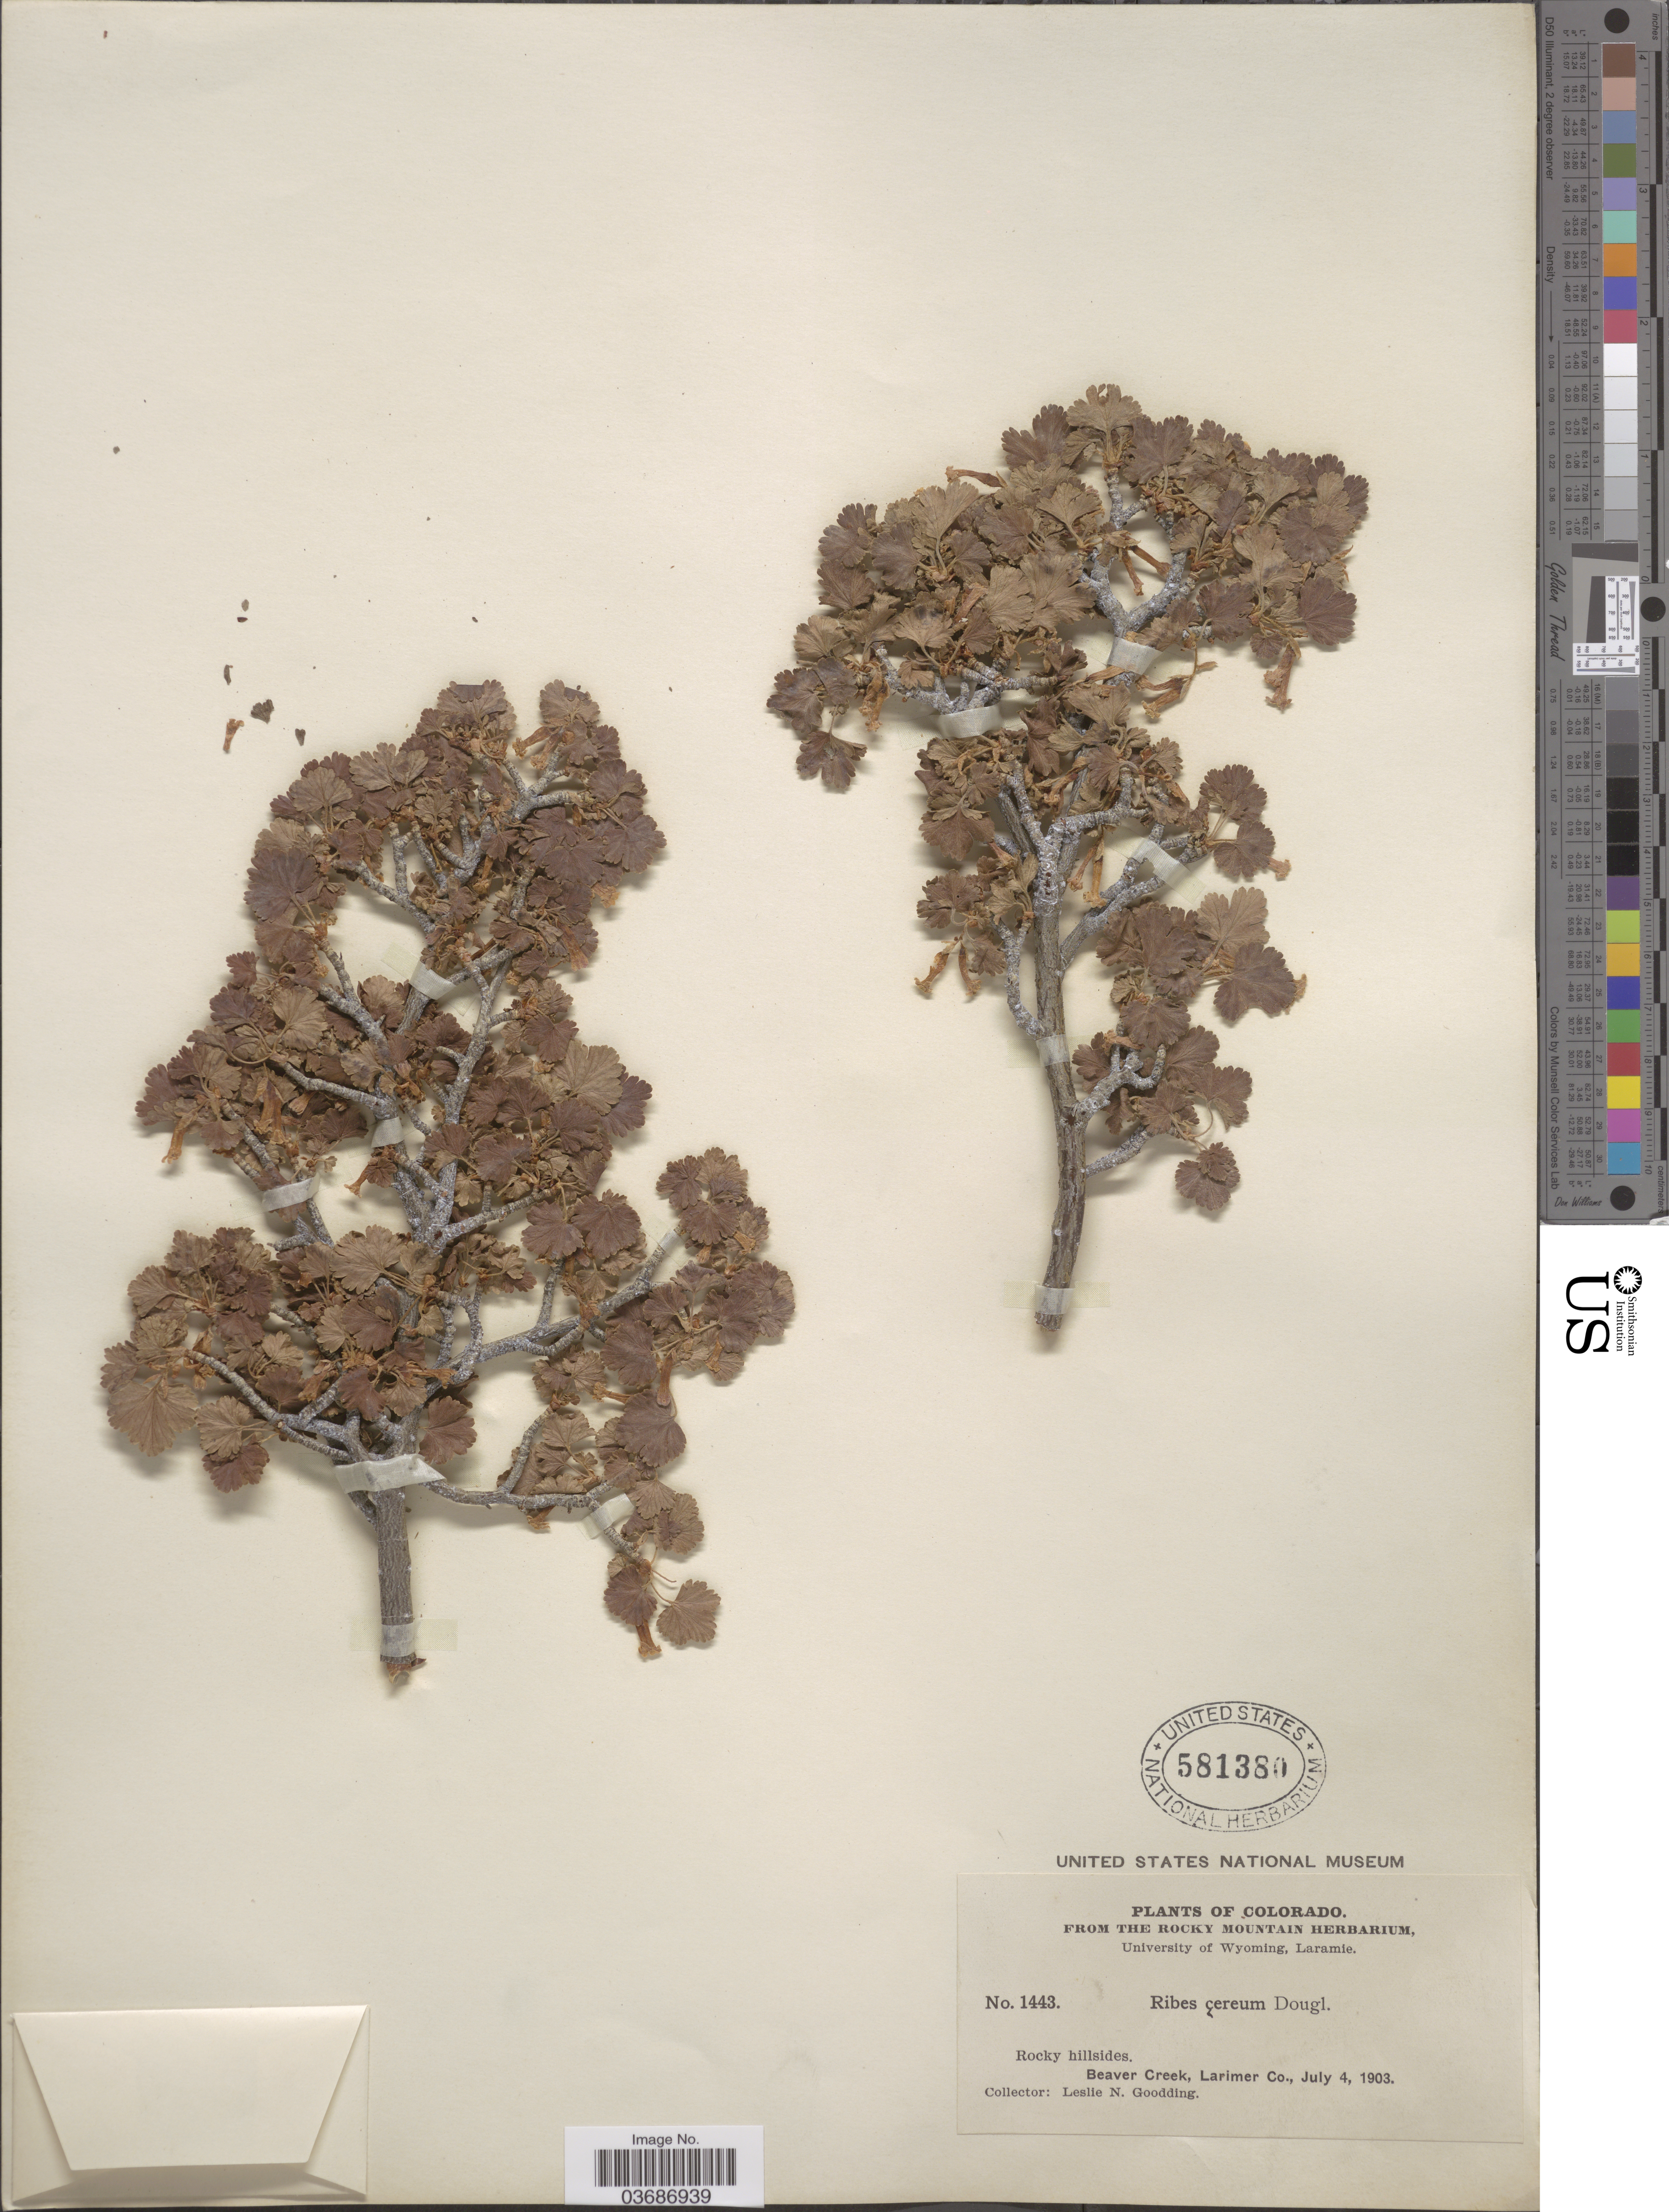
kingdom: Plantae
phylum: Tracheophyta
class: Magnoliopsida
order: Saxifragales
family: Grossulariaceae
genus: Ribes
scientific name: Ribes cereum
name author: Douglas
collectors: L. N. Goodding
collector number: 1443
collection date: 1903-07-04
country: United States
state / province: Colorado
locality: Rocky hillsides. Beaver Creek, Larimer Co.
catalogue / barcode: US 581380